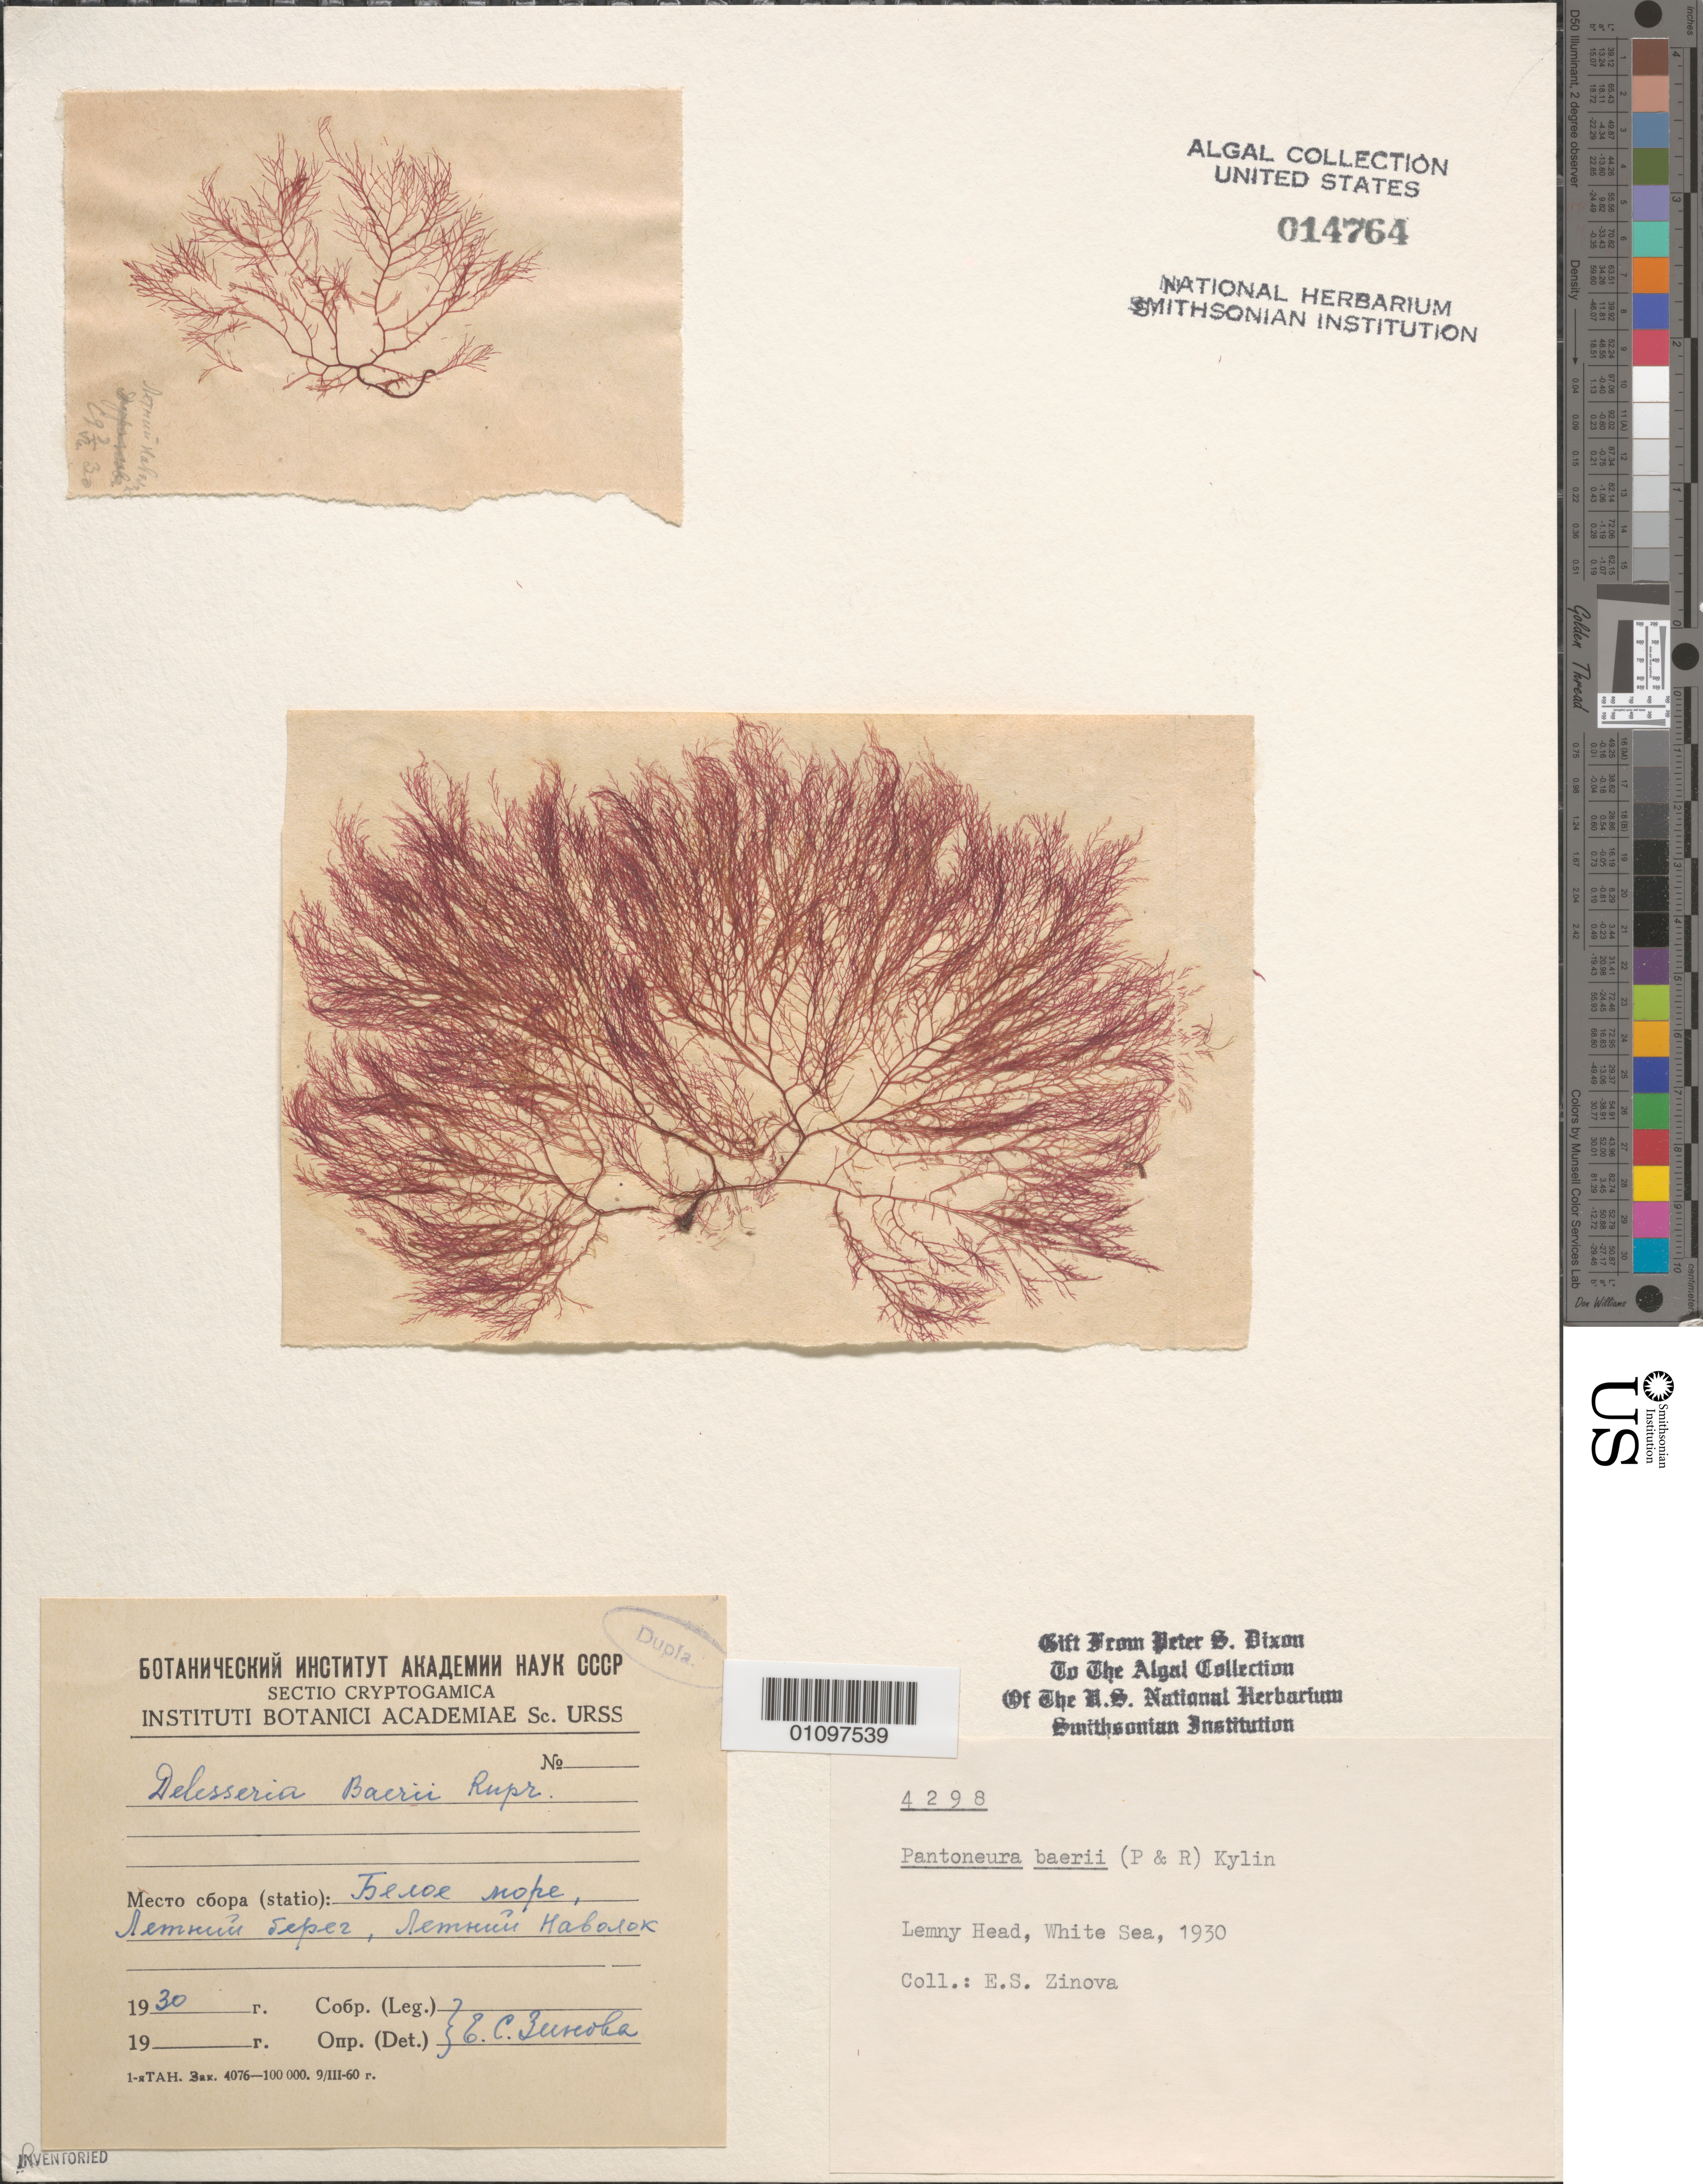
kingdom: Plantae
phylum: Rhodophyta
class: Florideophyceae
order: Ceramiales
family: Delesseriaceae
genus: Pantoneura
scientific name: Pantoneura fabriciana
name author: (Lyngb.) M.J. Wynne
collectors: E. Zinova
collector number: PSD 4298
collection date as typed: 08 Jul 1930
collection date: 1930-07-08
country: Russian Federation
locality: Lemny Head, White Sea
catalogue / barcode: US 14764